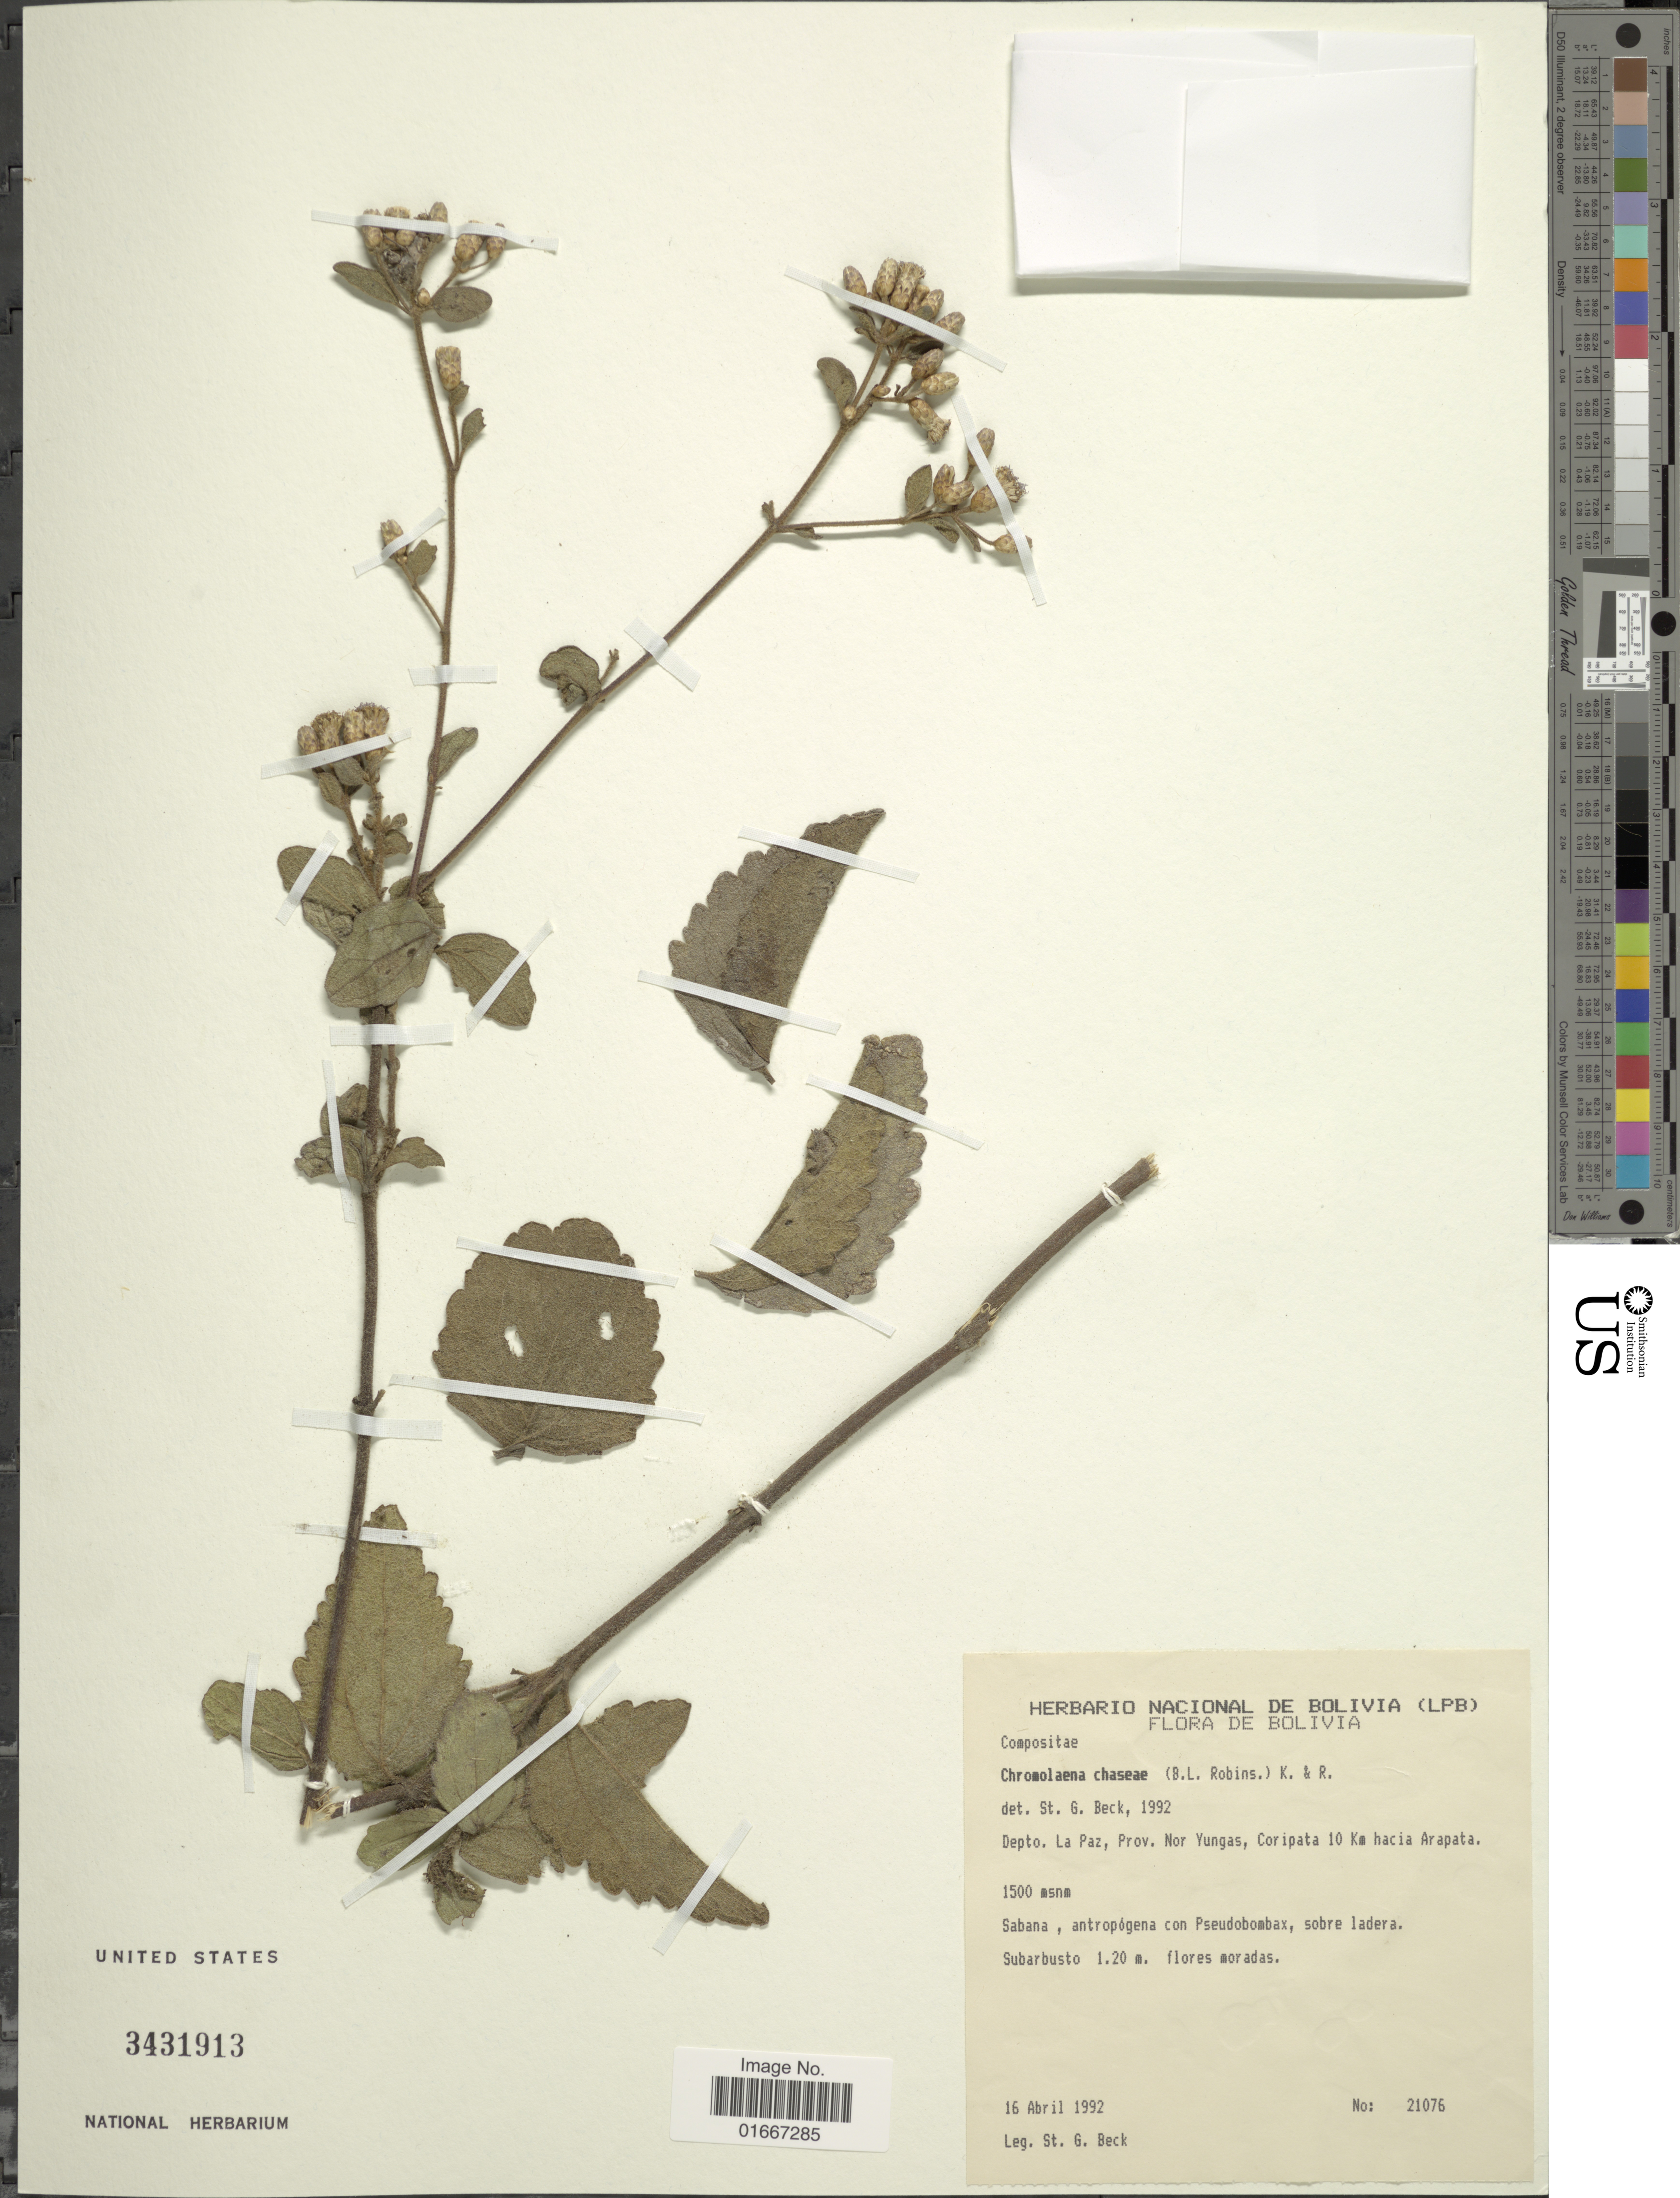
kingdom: Plantae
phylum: Tracheophyta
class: Magnoliopsida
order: Asterales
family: Asteraceae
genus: Chromolaena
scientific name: Chromolaena chaseae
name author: (B.L. Rob.) R.M. King & H. Rob.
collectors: S. G. Beck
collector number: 21076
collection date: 1992-04-16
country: Bolivia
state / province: La Paz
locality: Nor Yungas, Coripata 10 km hacia Arapata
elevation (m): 1500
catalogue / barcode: US 3431913